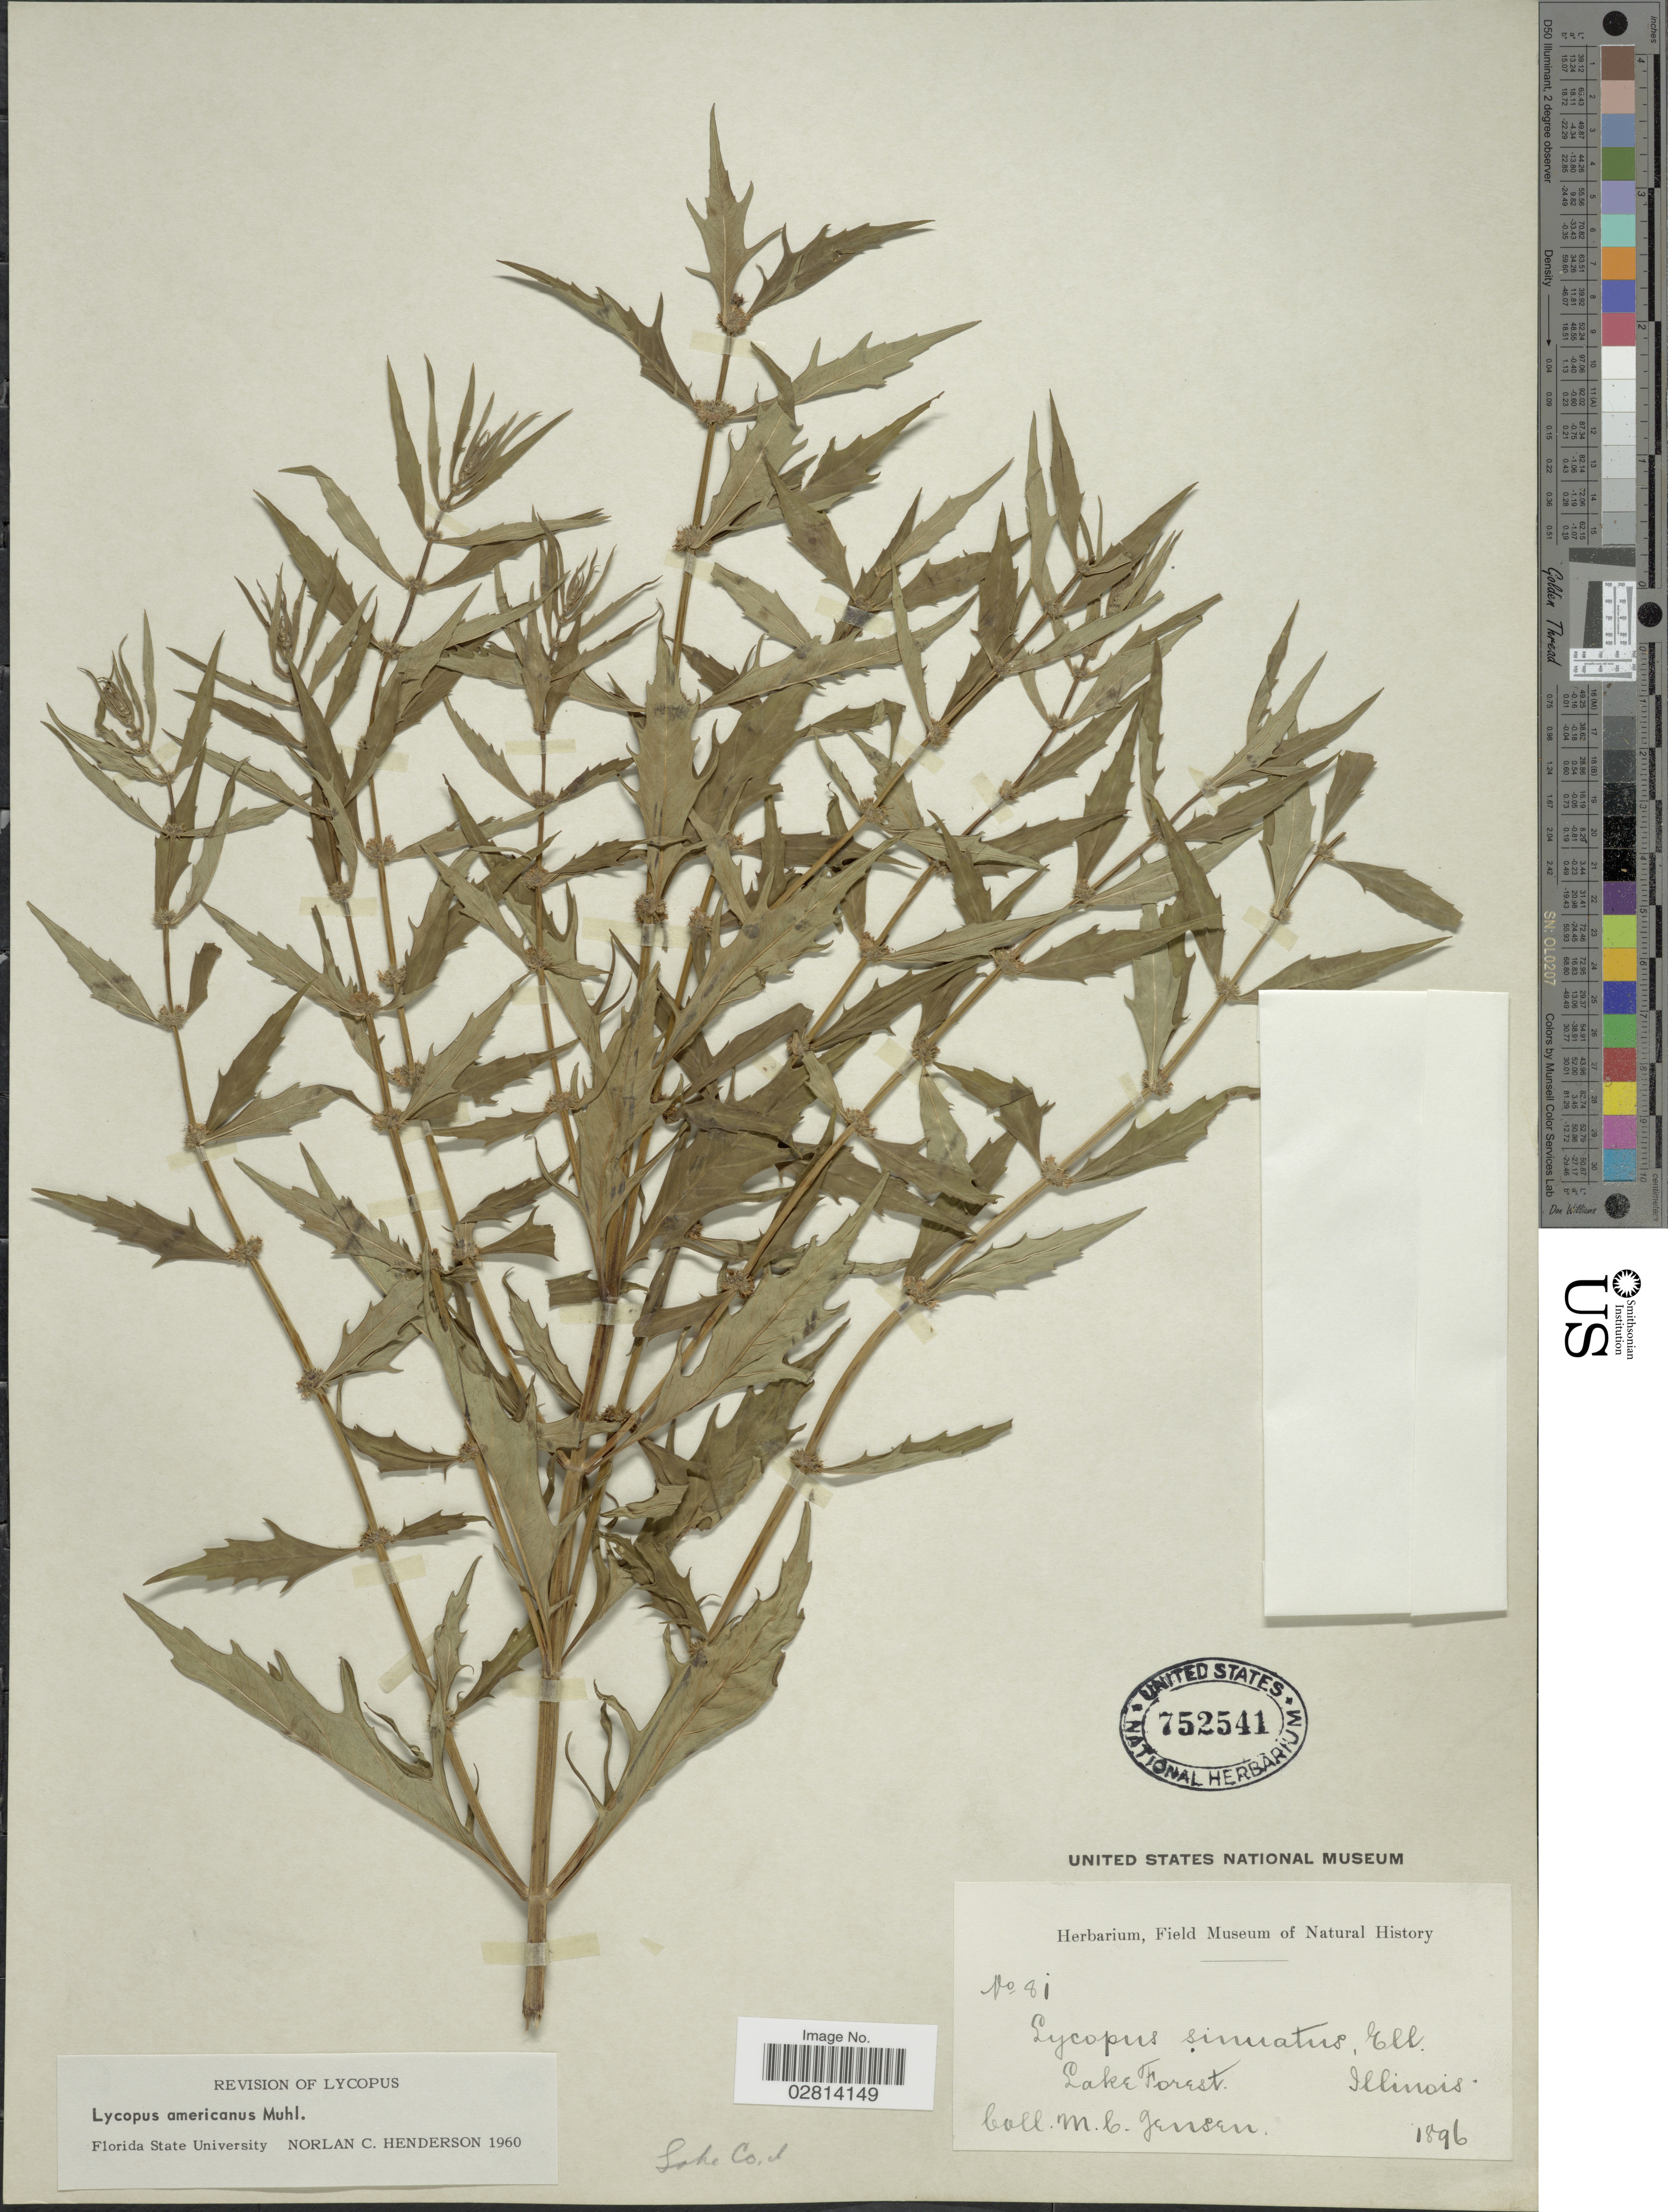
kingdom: Plantae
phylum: Tracheophyta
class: Magnoliopsida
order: Lamiales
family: Lamiaceae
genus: Lycopus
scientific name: Lycopus americanus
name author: Muhl. ex W.P.C. Barton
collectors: M. C. Jensen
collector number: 81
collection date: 1896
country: United States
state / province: Illinois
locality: Lake Forest, Lake Co.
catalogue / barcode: US 752541